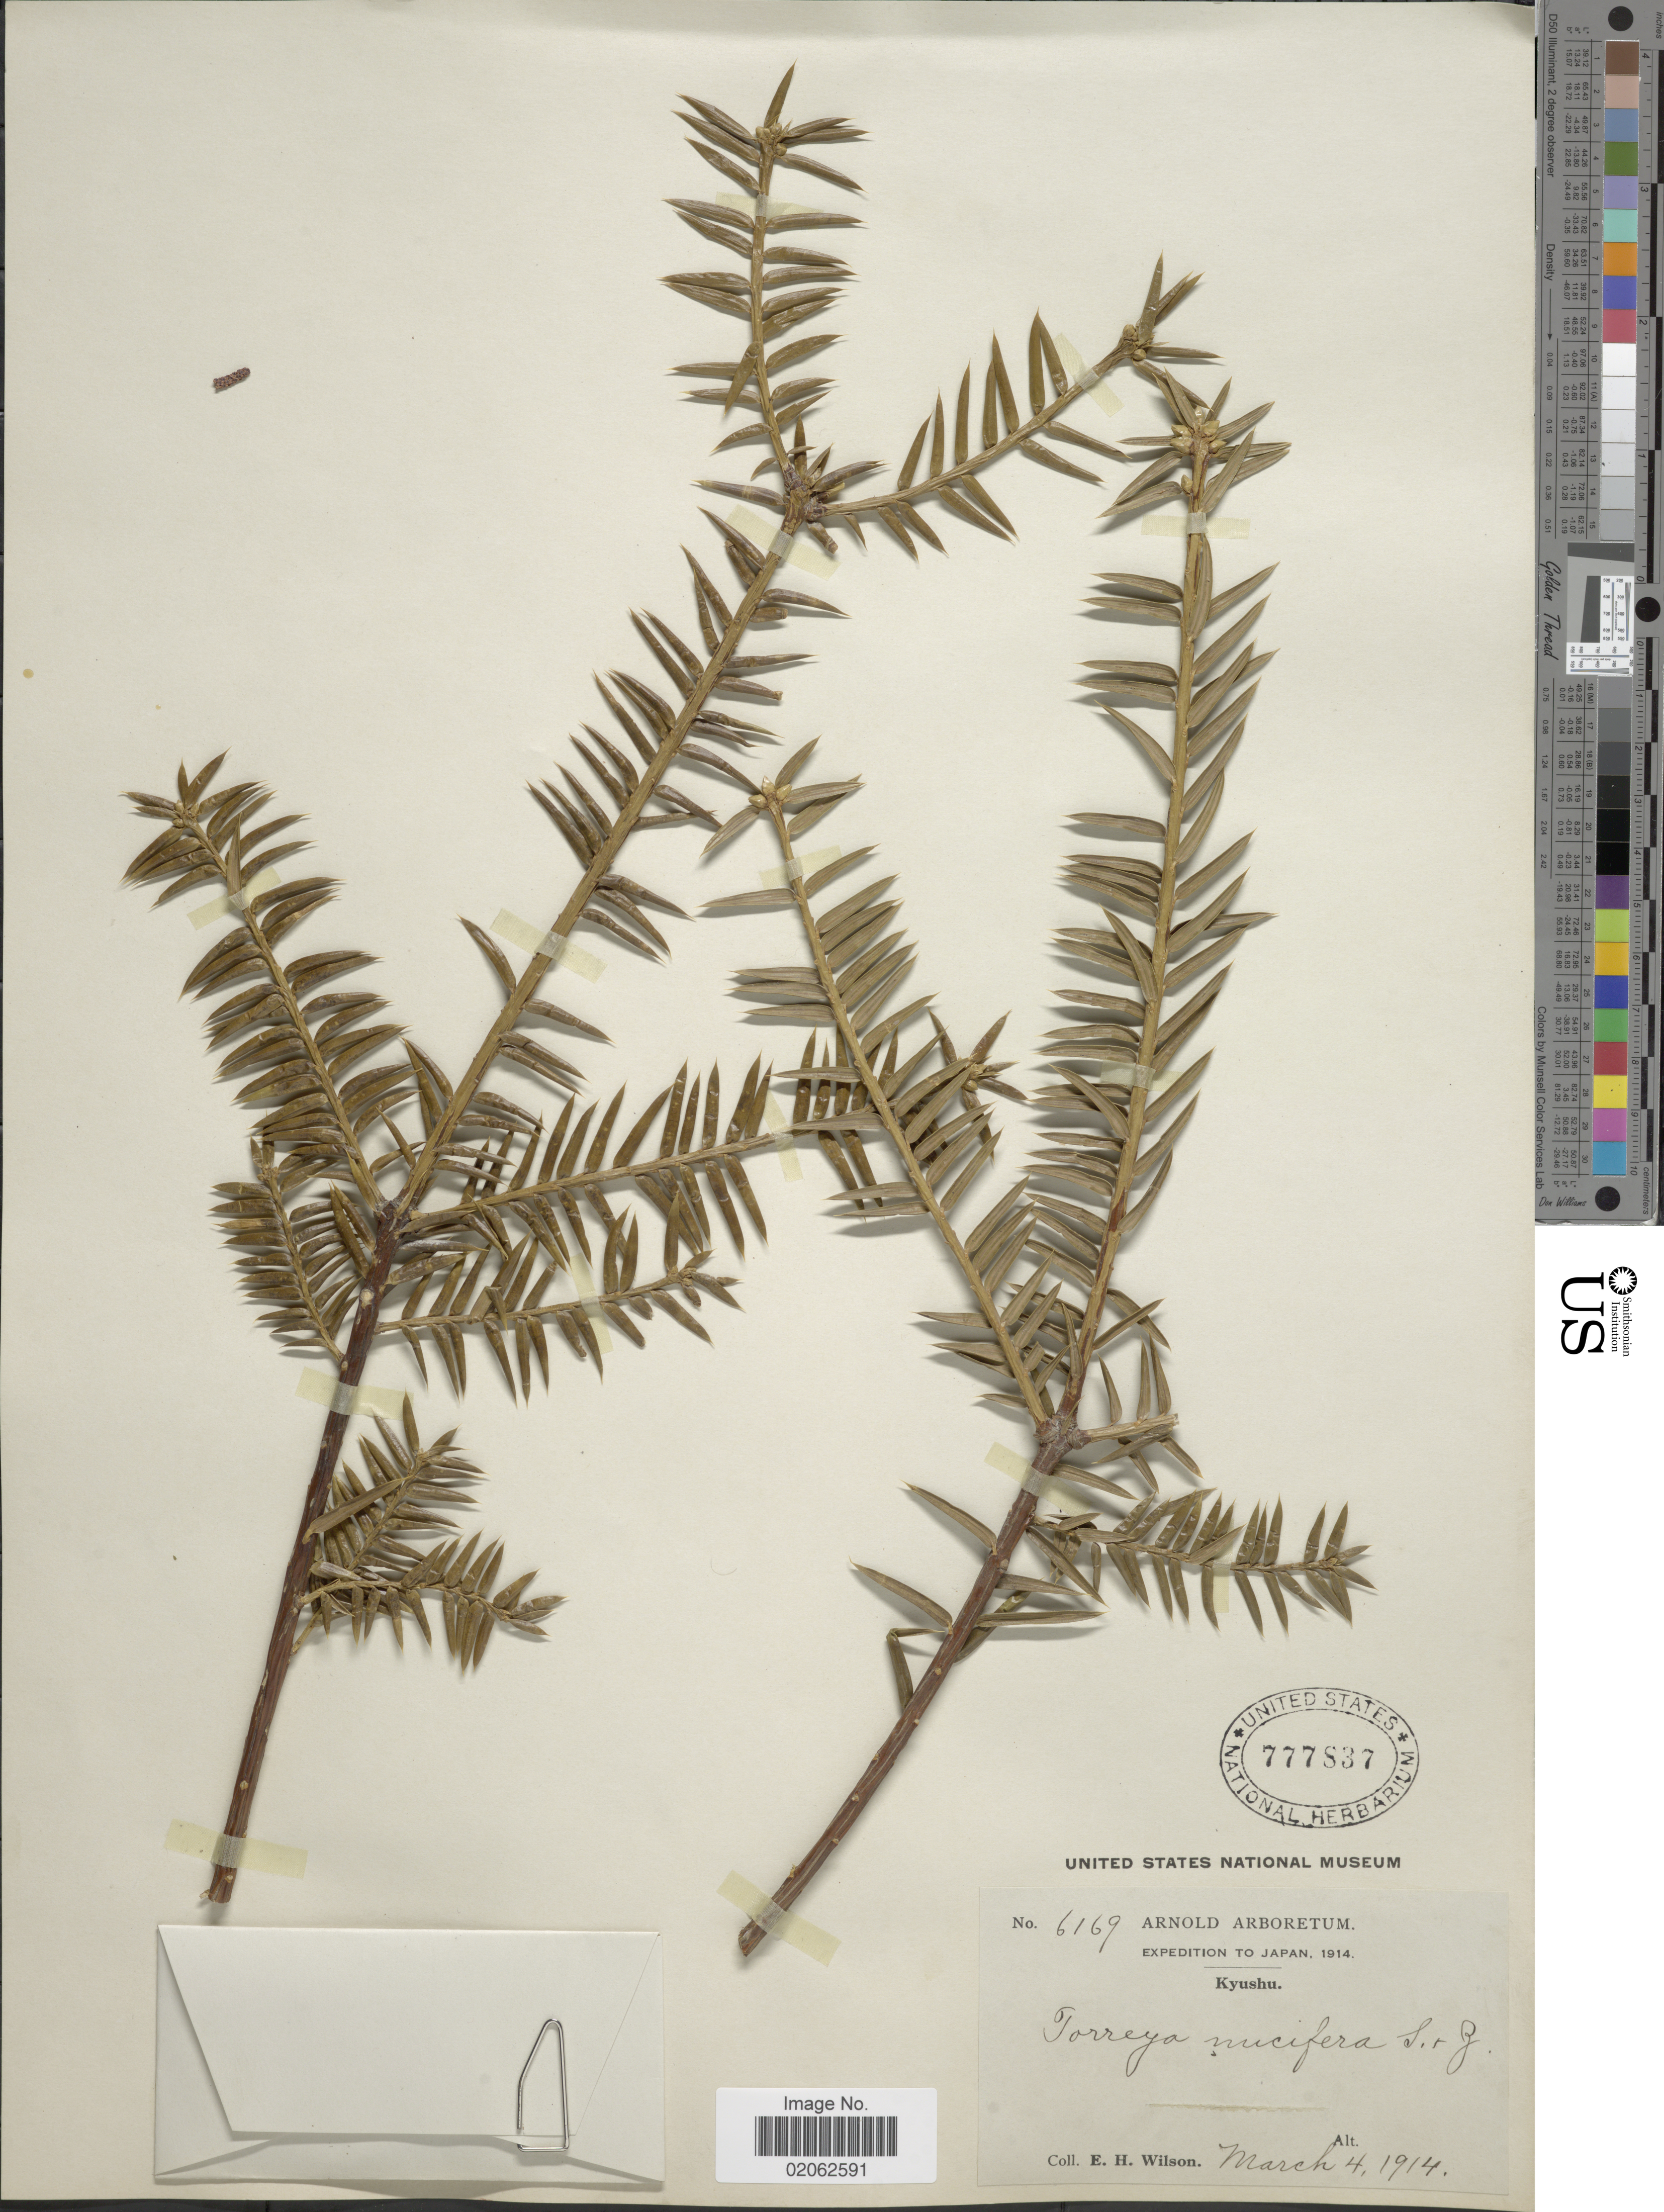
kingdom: Plantae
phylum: Tracheophyta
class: Pinopsida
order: Pinales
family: Taxaceae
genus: Torreya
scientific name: Torreya nucifera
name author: (L.) Siebold & Zucc.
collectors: E. Wilson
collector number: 6169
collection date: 1914-03-24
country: Japan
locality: Kyushu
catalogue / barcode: US 777837